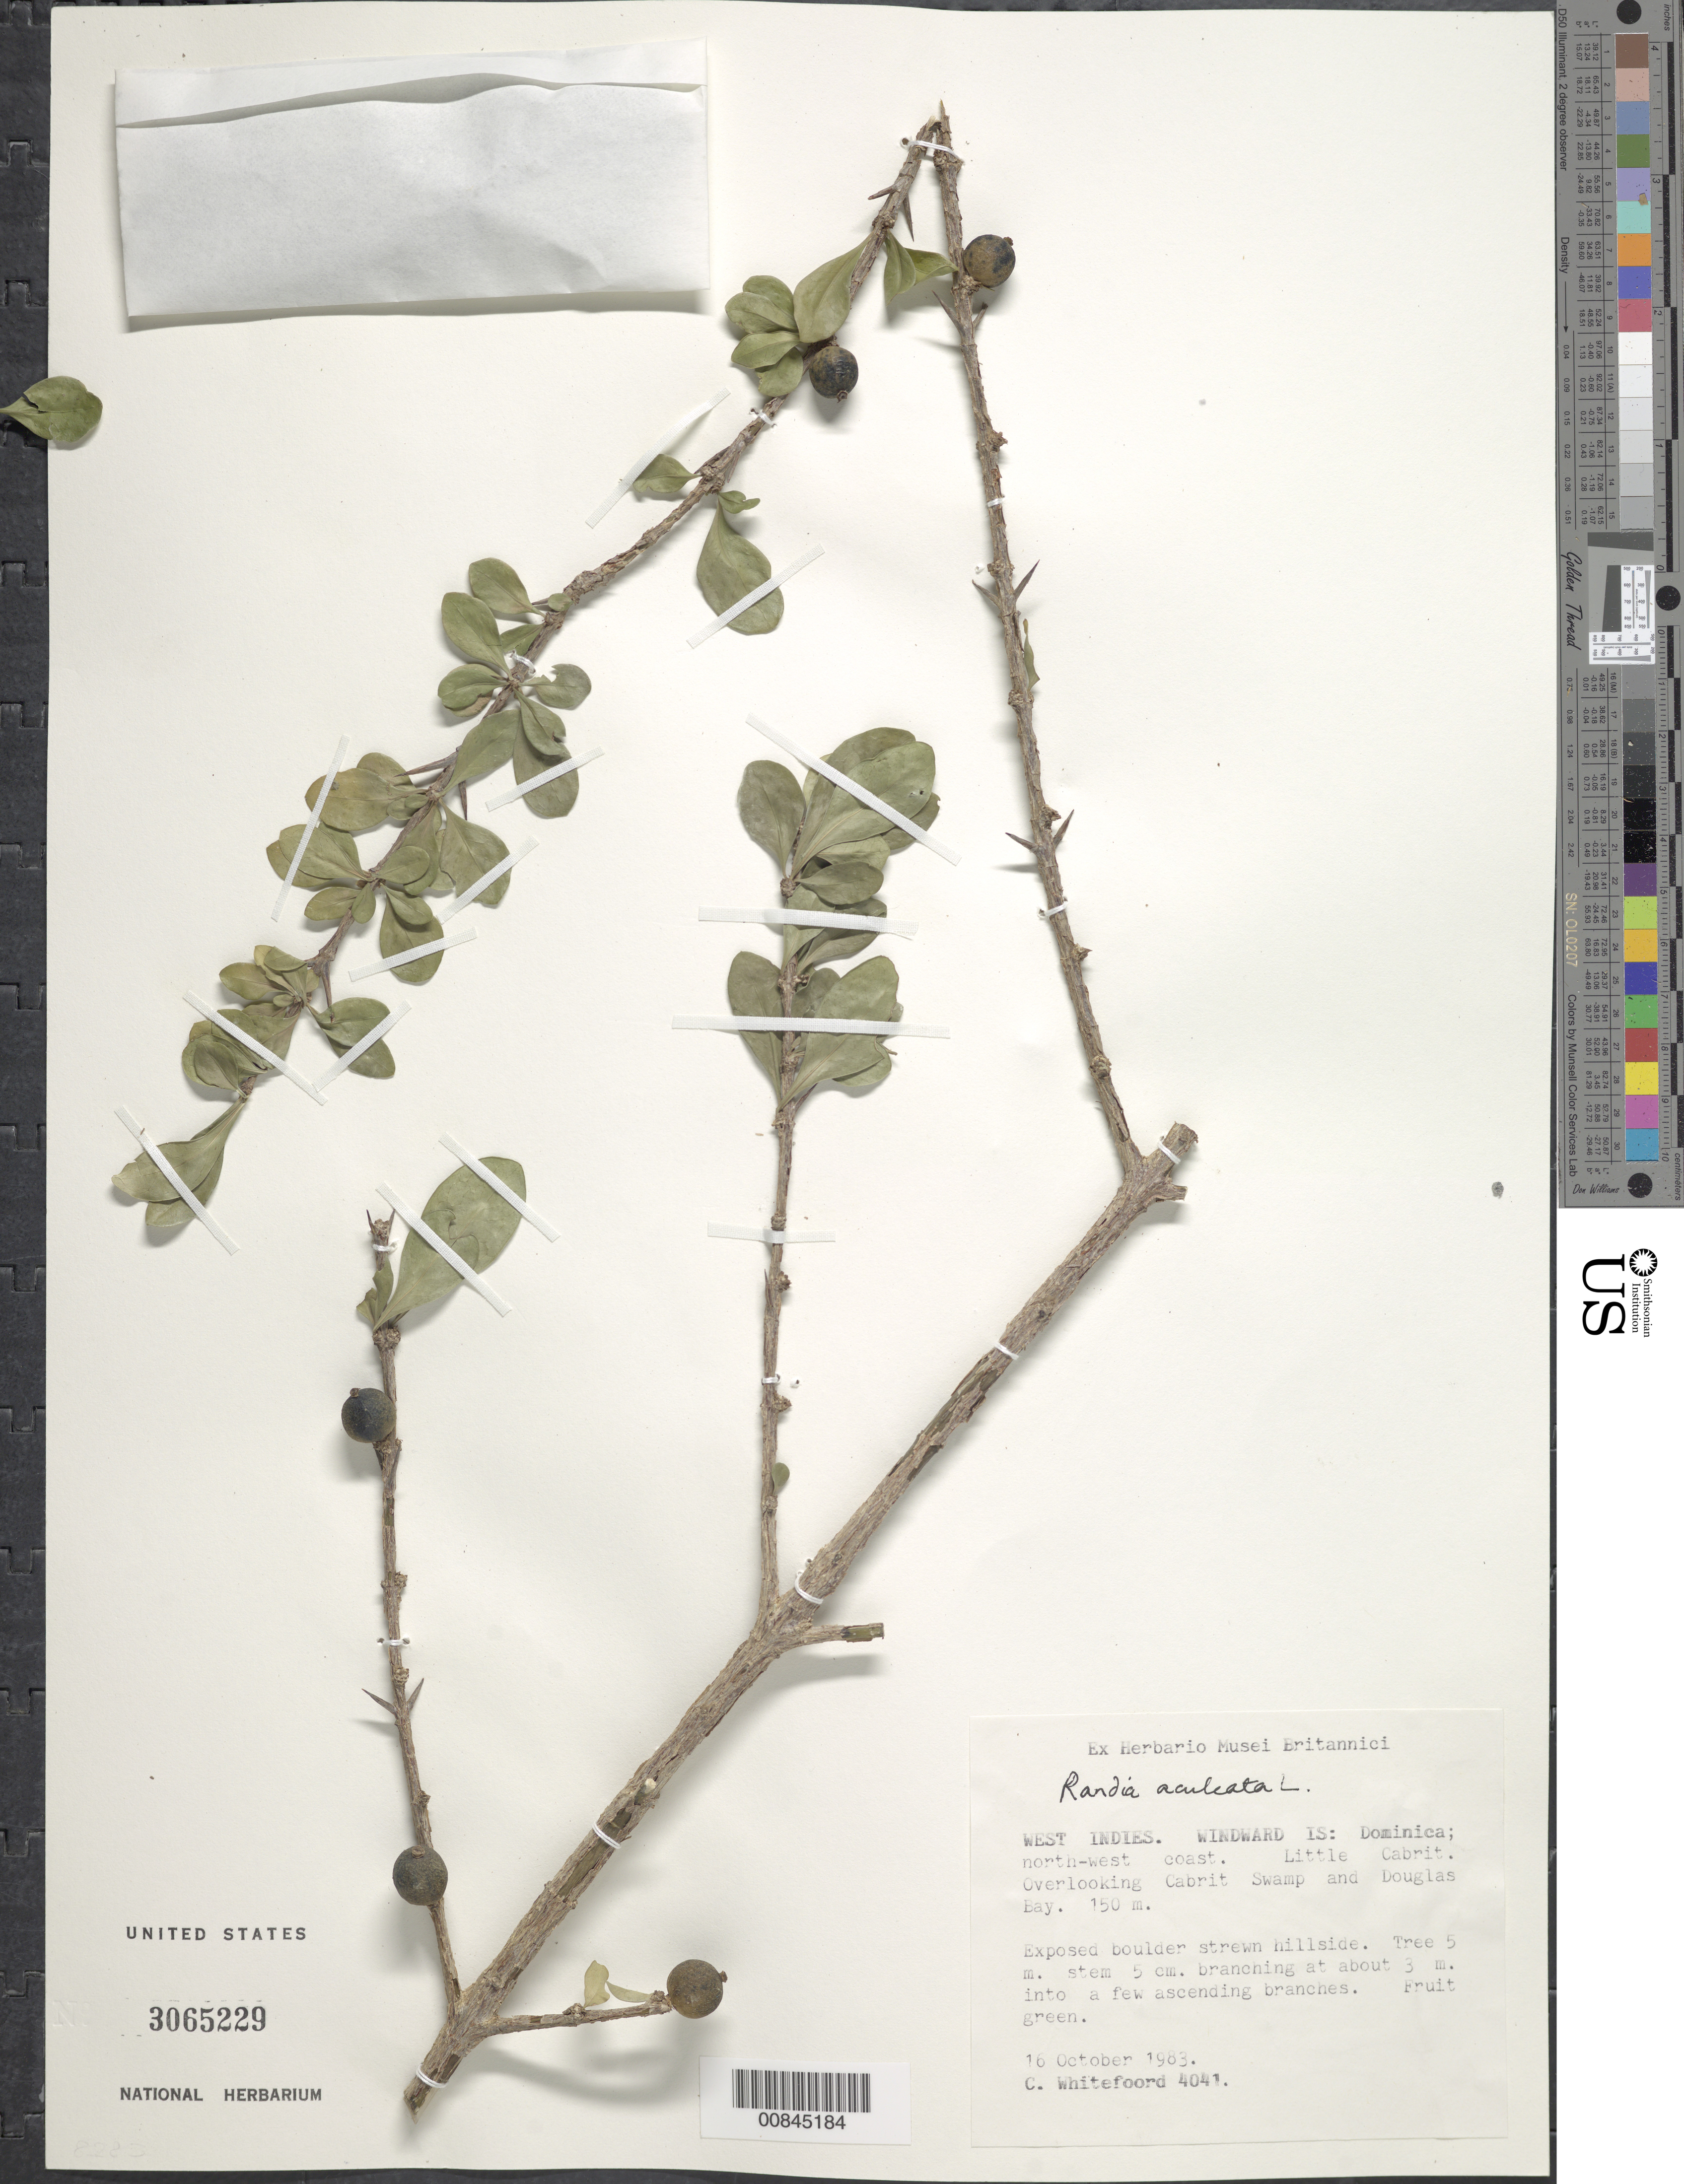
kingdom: Plantae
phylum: Tracheophyta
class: Magnoliopsida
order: Gentianales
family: Rubiaceae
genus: Randia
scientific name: Randia aculeata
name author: L.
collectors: C. Whitefoord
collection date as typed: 16 Oct 1983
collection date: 1983-10-16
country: Dominica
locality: NW coast. Little Cabrit. Overlooking Cabrit Swamp and Douglas Bay.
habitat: Exposed bolder-strewn hillside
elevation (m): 150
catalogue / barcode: US 3065229